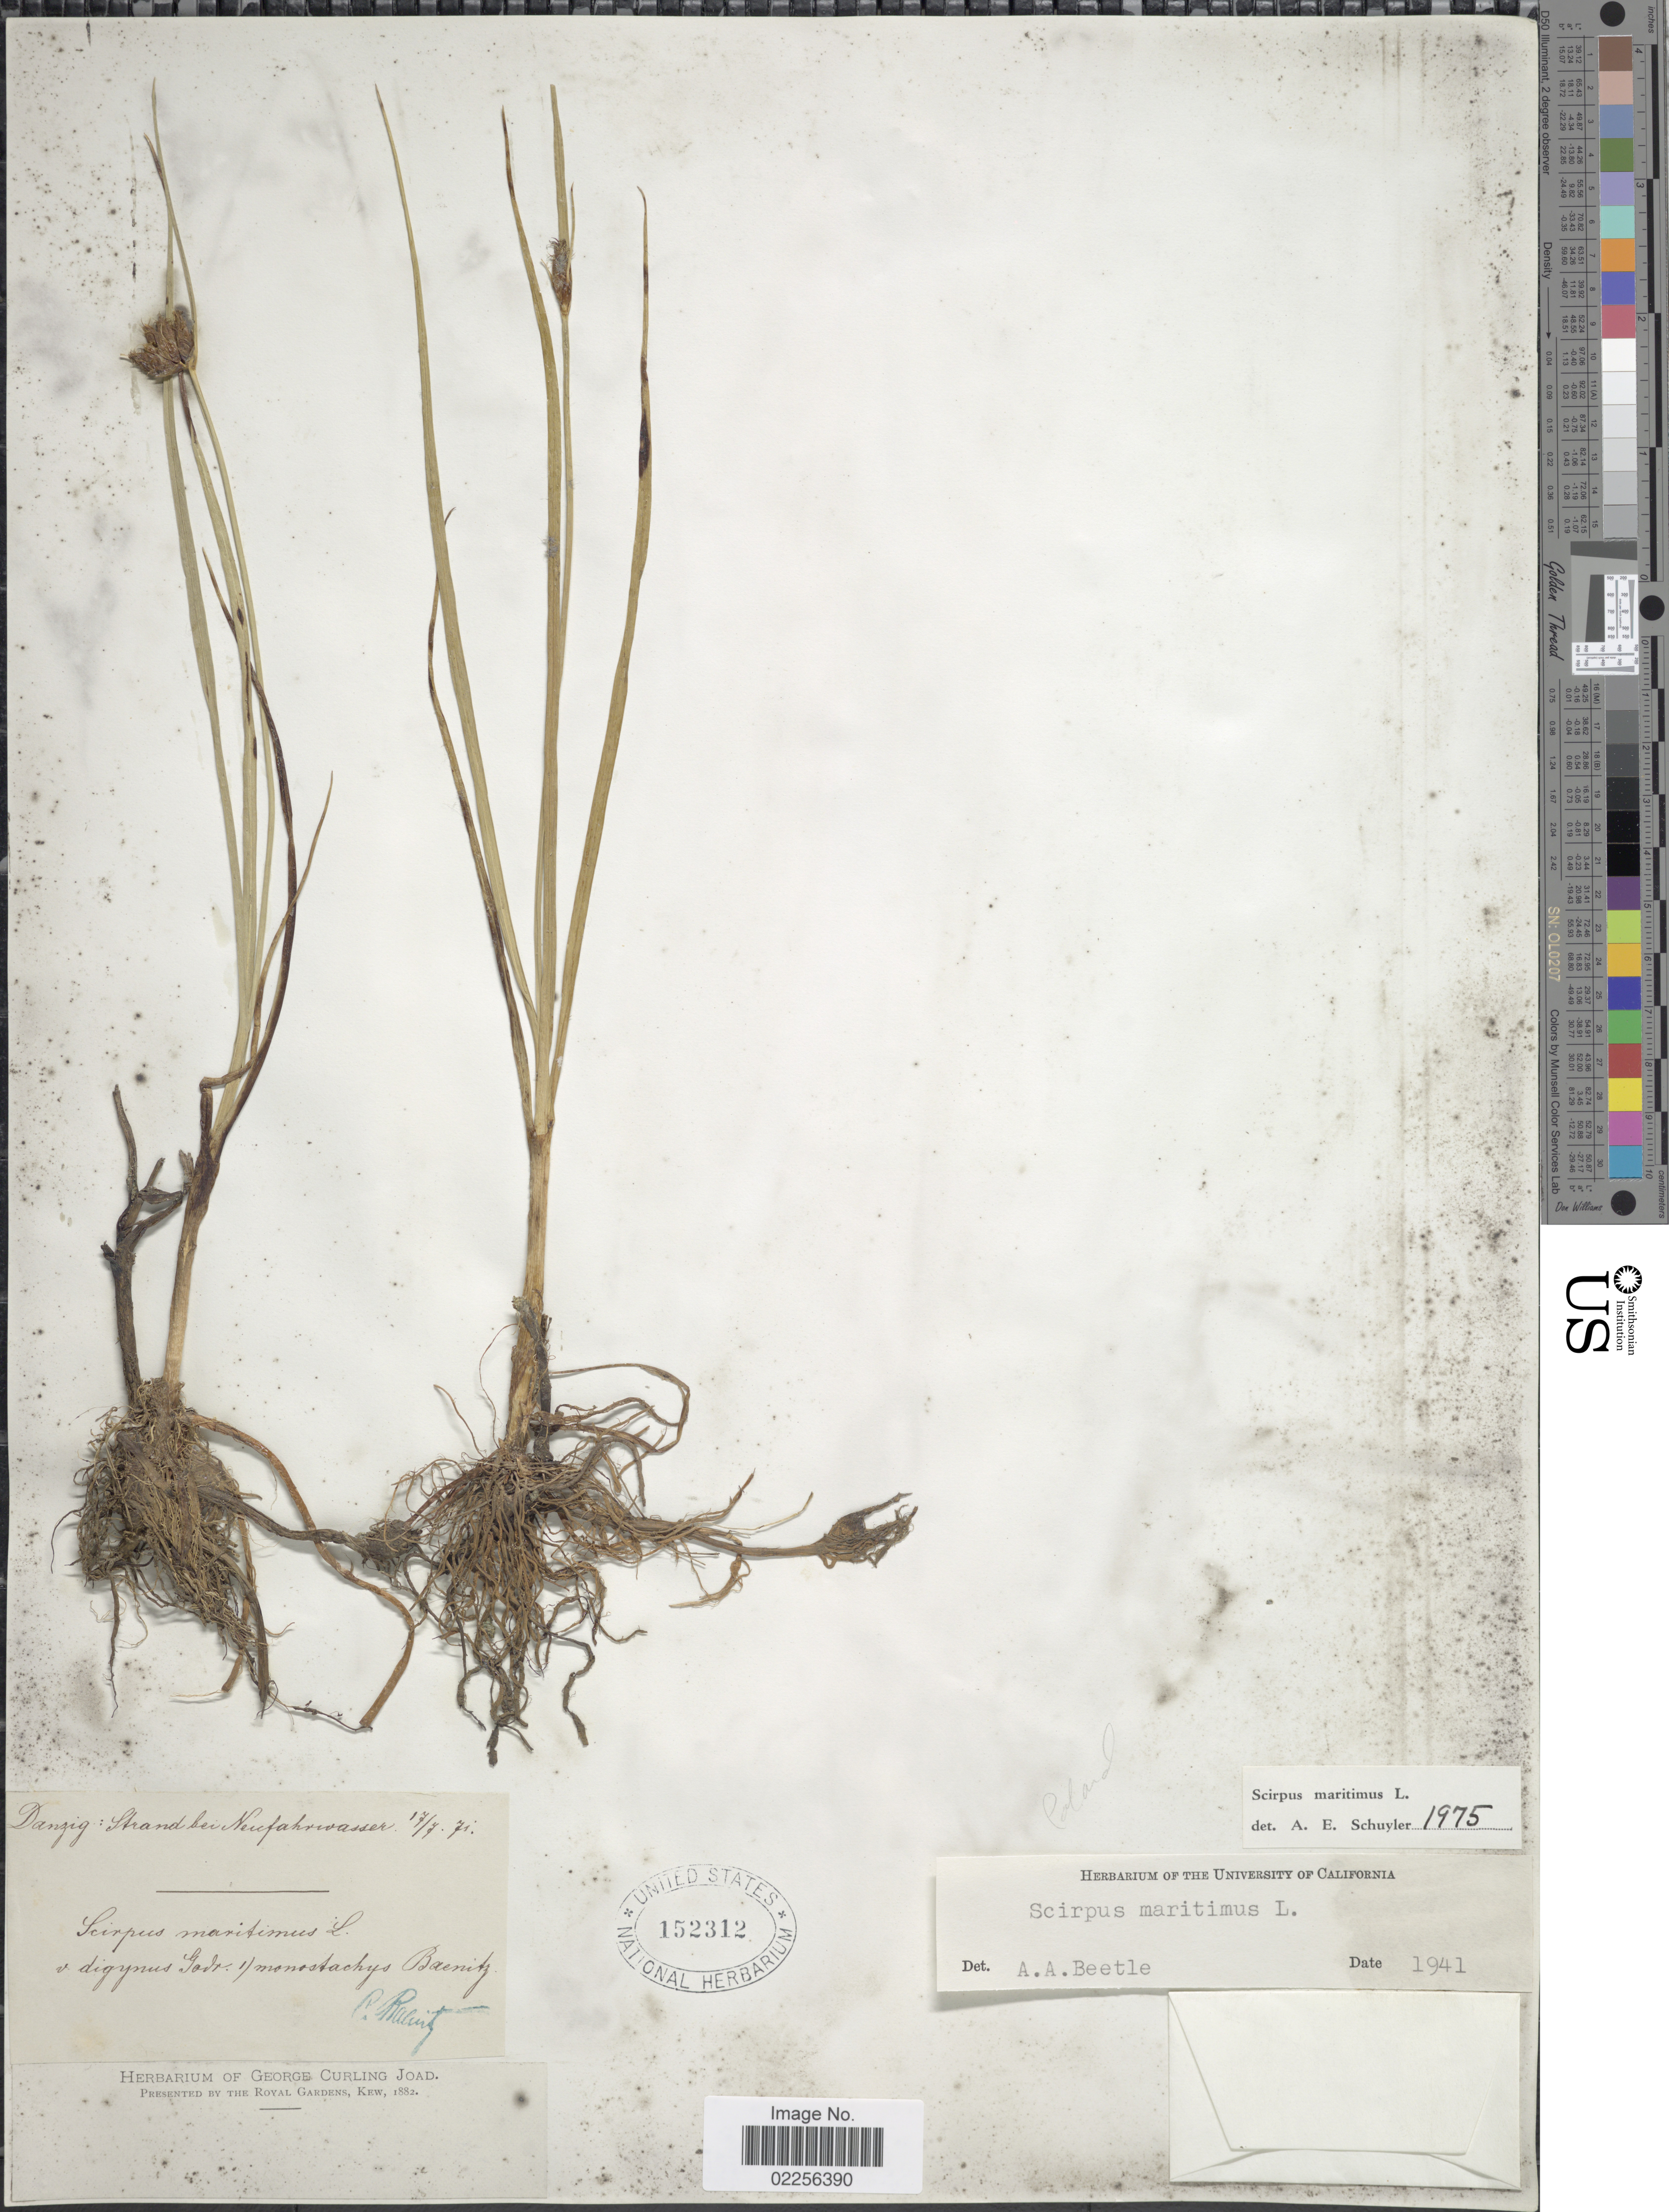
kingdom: Plantae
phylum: Tracheophyta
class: Liliopsida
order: Poales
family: Cyperaceae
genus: Bolboschoenus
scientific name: Bolboschoenus maritimus subsp. maritimus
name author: (L.) Palla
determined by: Strong, Mark T., (BOT), Smithsonian Institution - National Museum of Natural History (UNITED STATES)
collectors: C. G. Baenitz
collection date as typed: Transcribed d/m/y: 17/7/71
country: Poland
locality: Danzig, strand bei Neufahrwasser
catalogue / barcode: US 152312